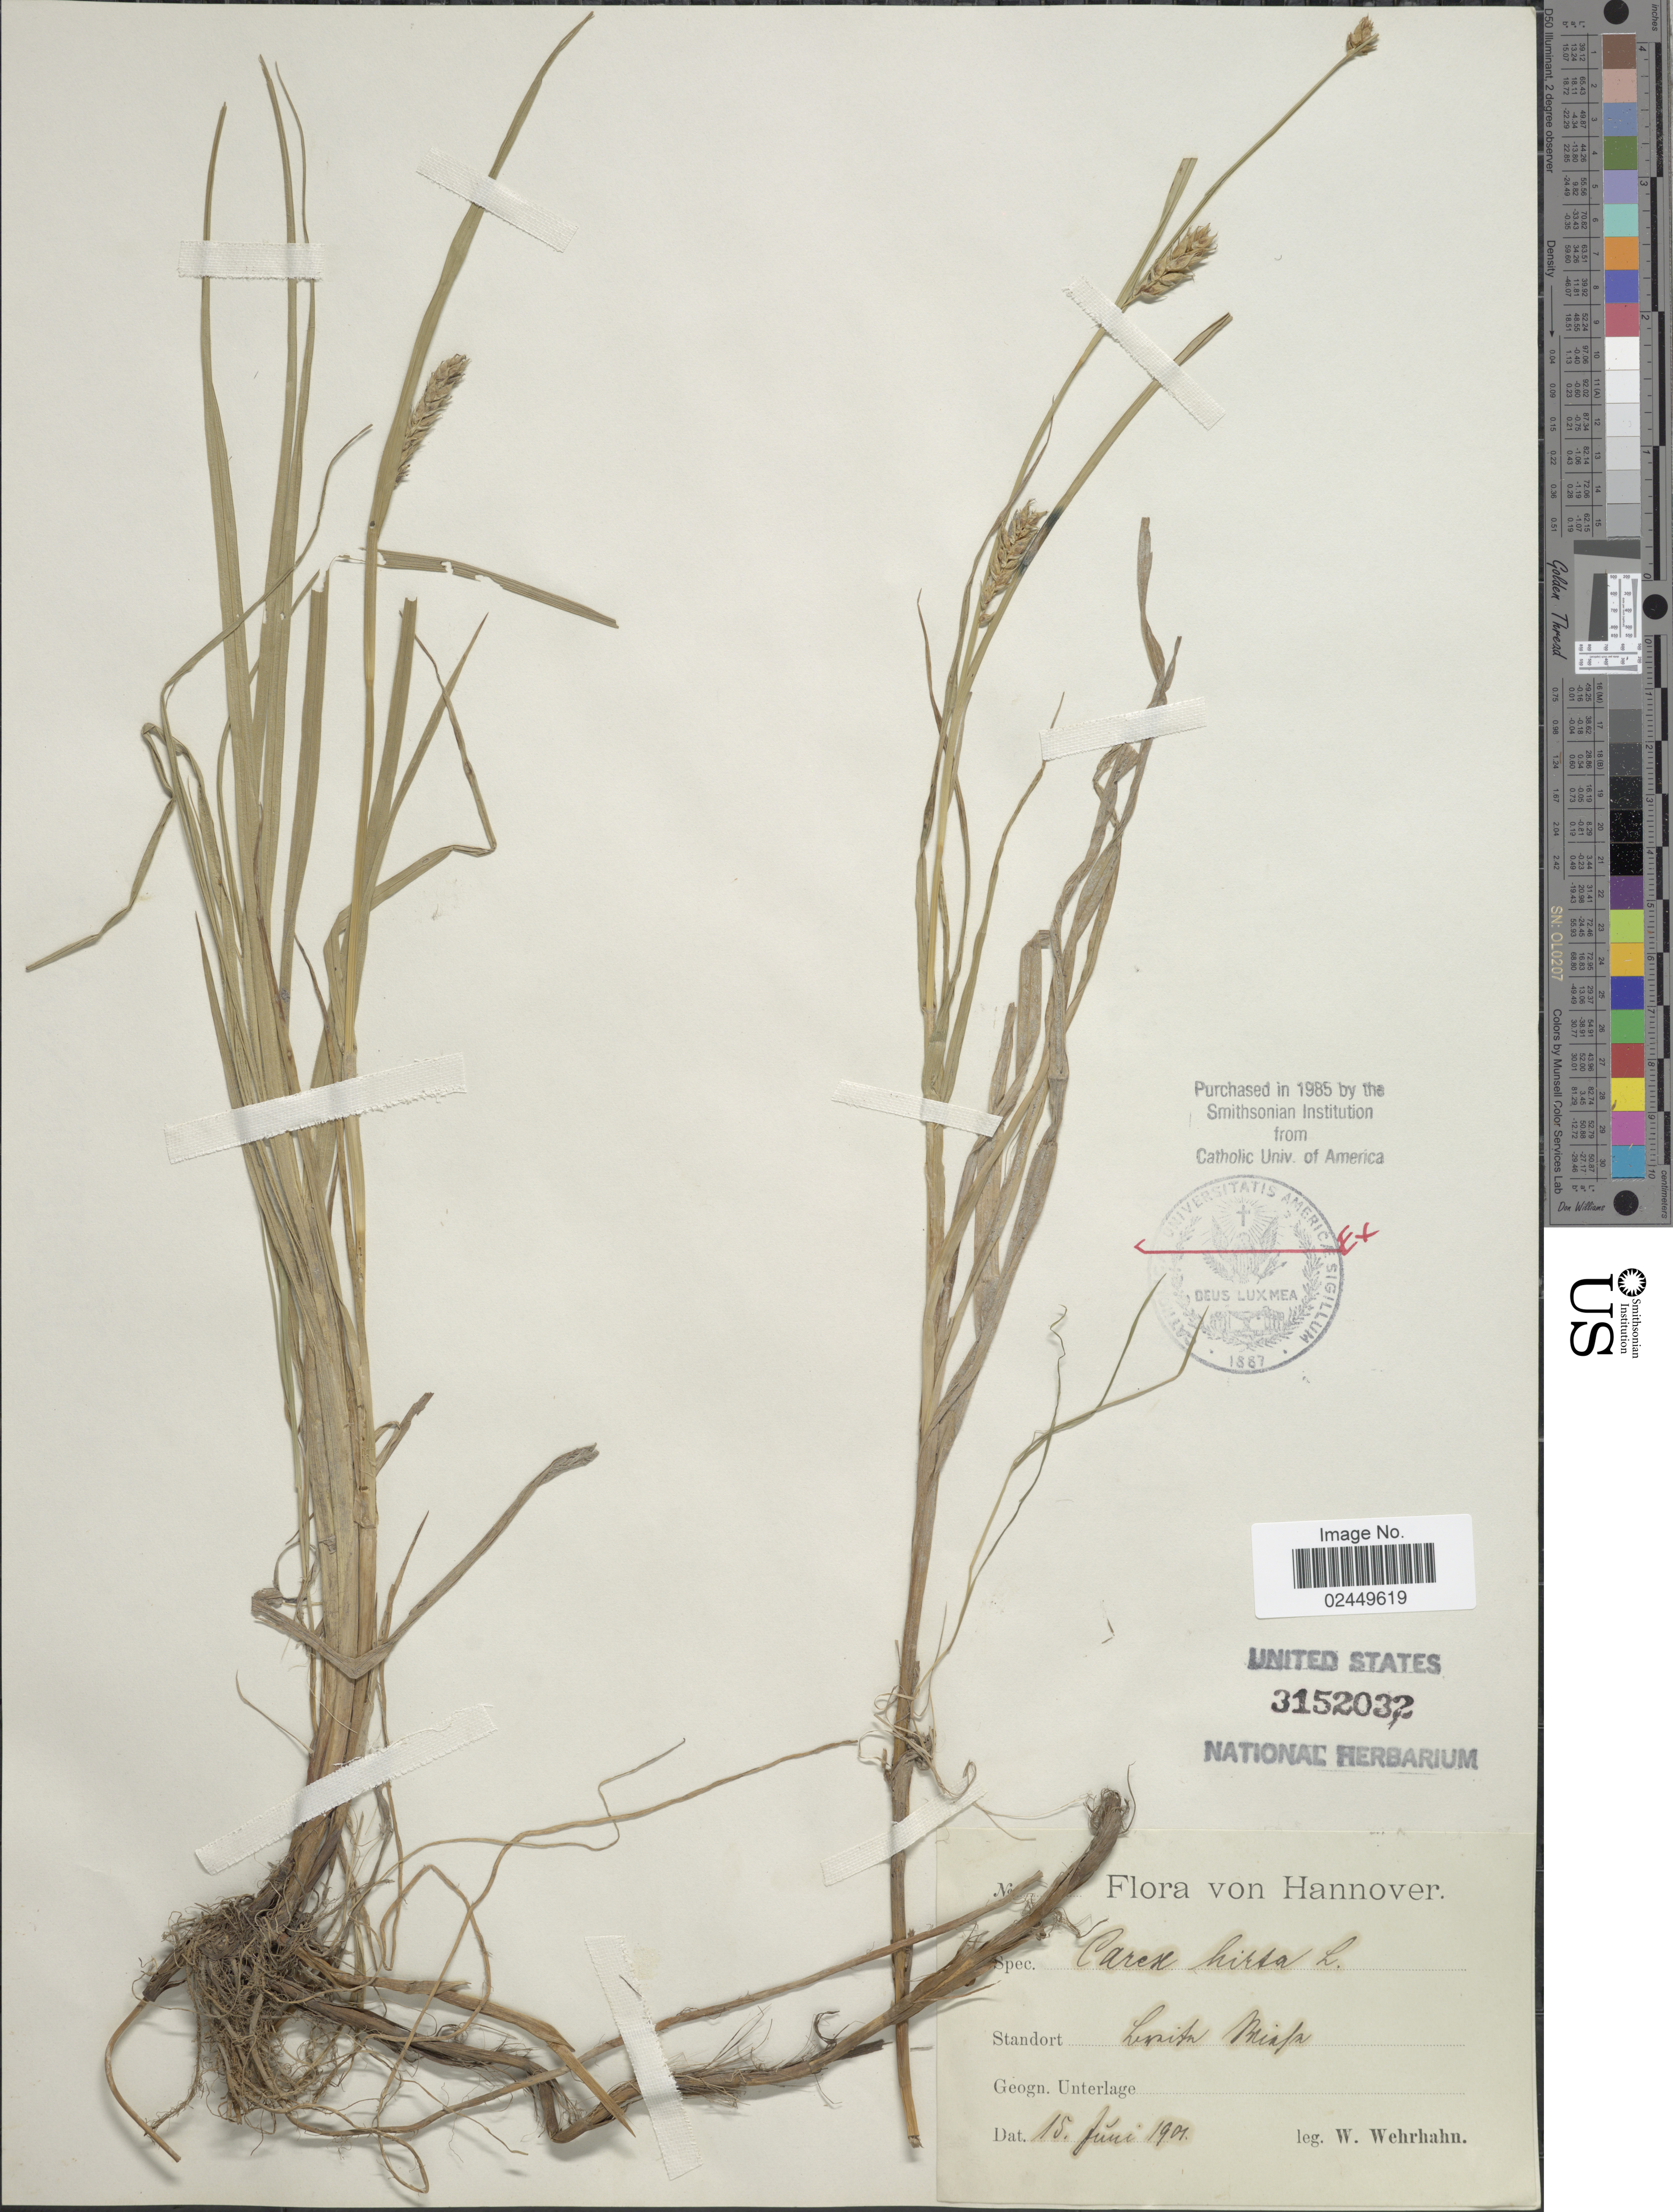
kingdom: Plantae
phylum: Tracheophyta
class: Liliopsida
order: Poales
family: Cyperaceae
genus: Carex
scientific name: Carex hirta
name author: L.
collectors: W. Wehrhahn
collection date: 1901-06-15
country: Germany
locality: Hannover, [illegible text]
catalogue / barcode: US 3152032